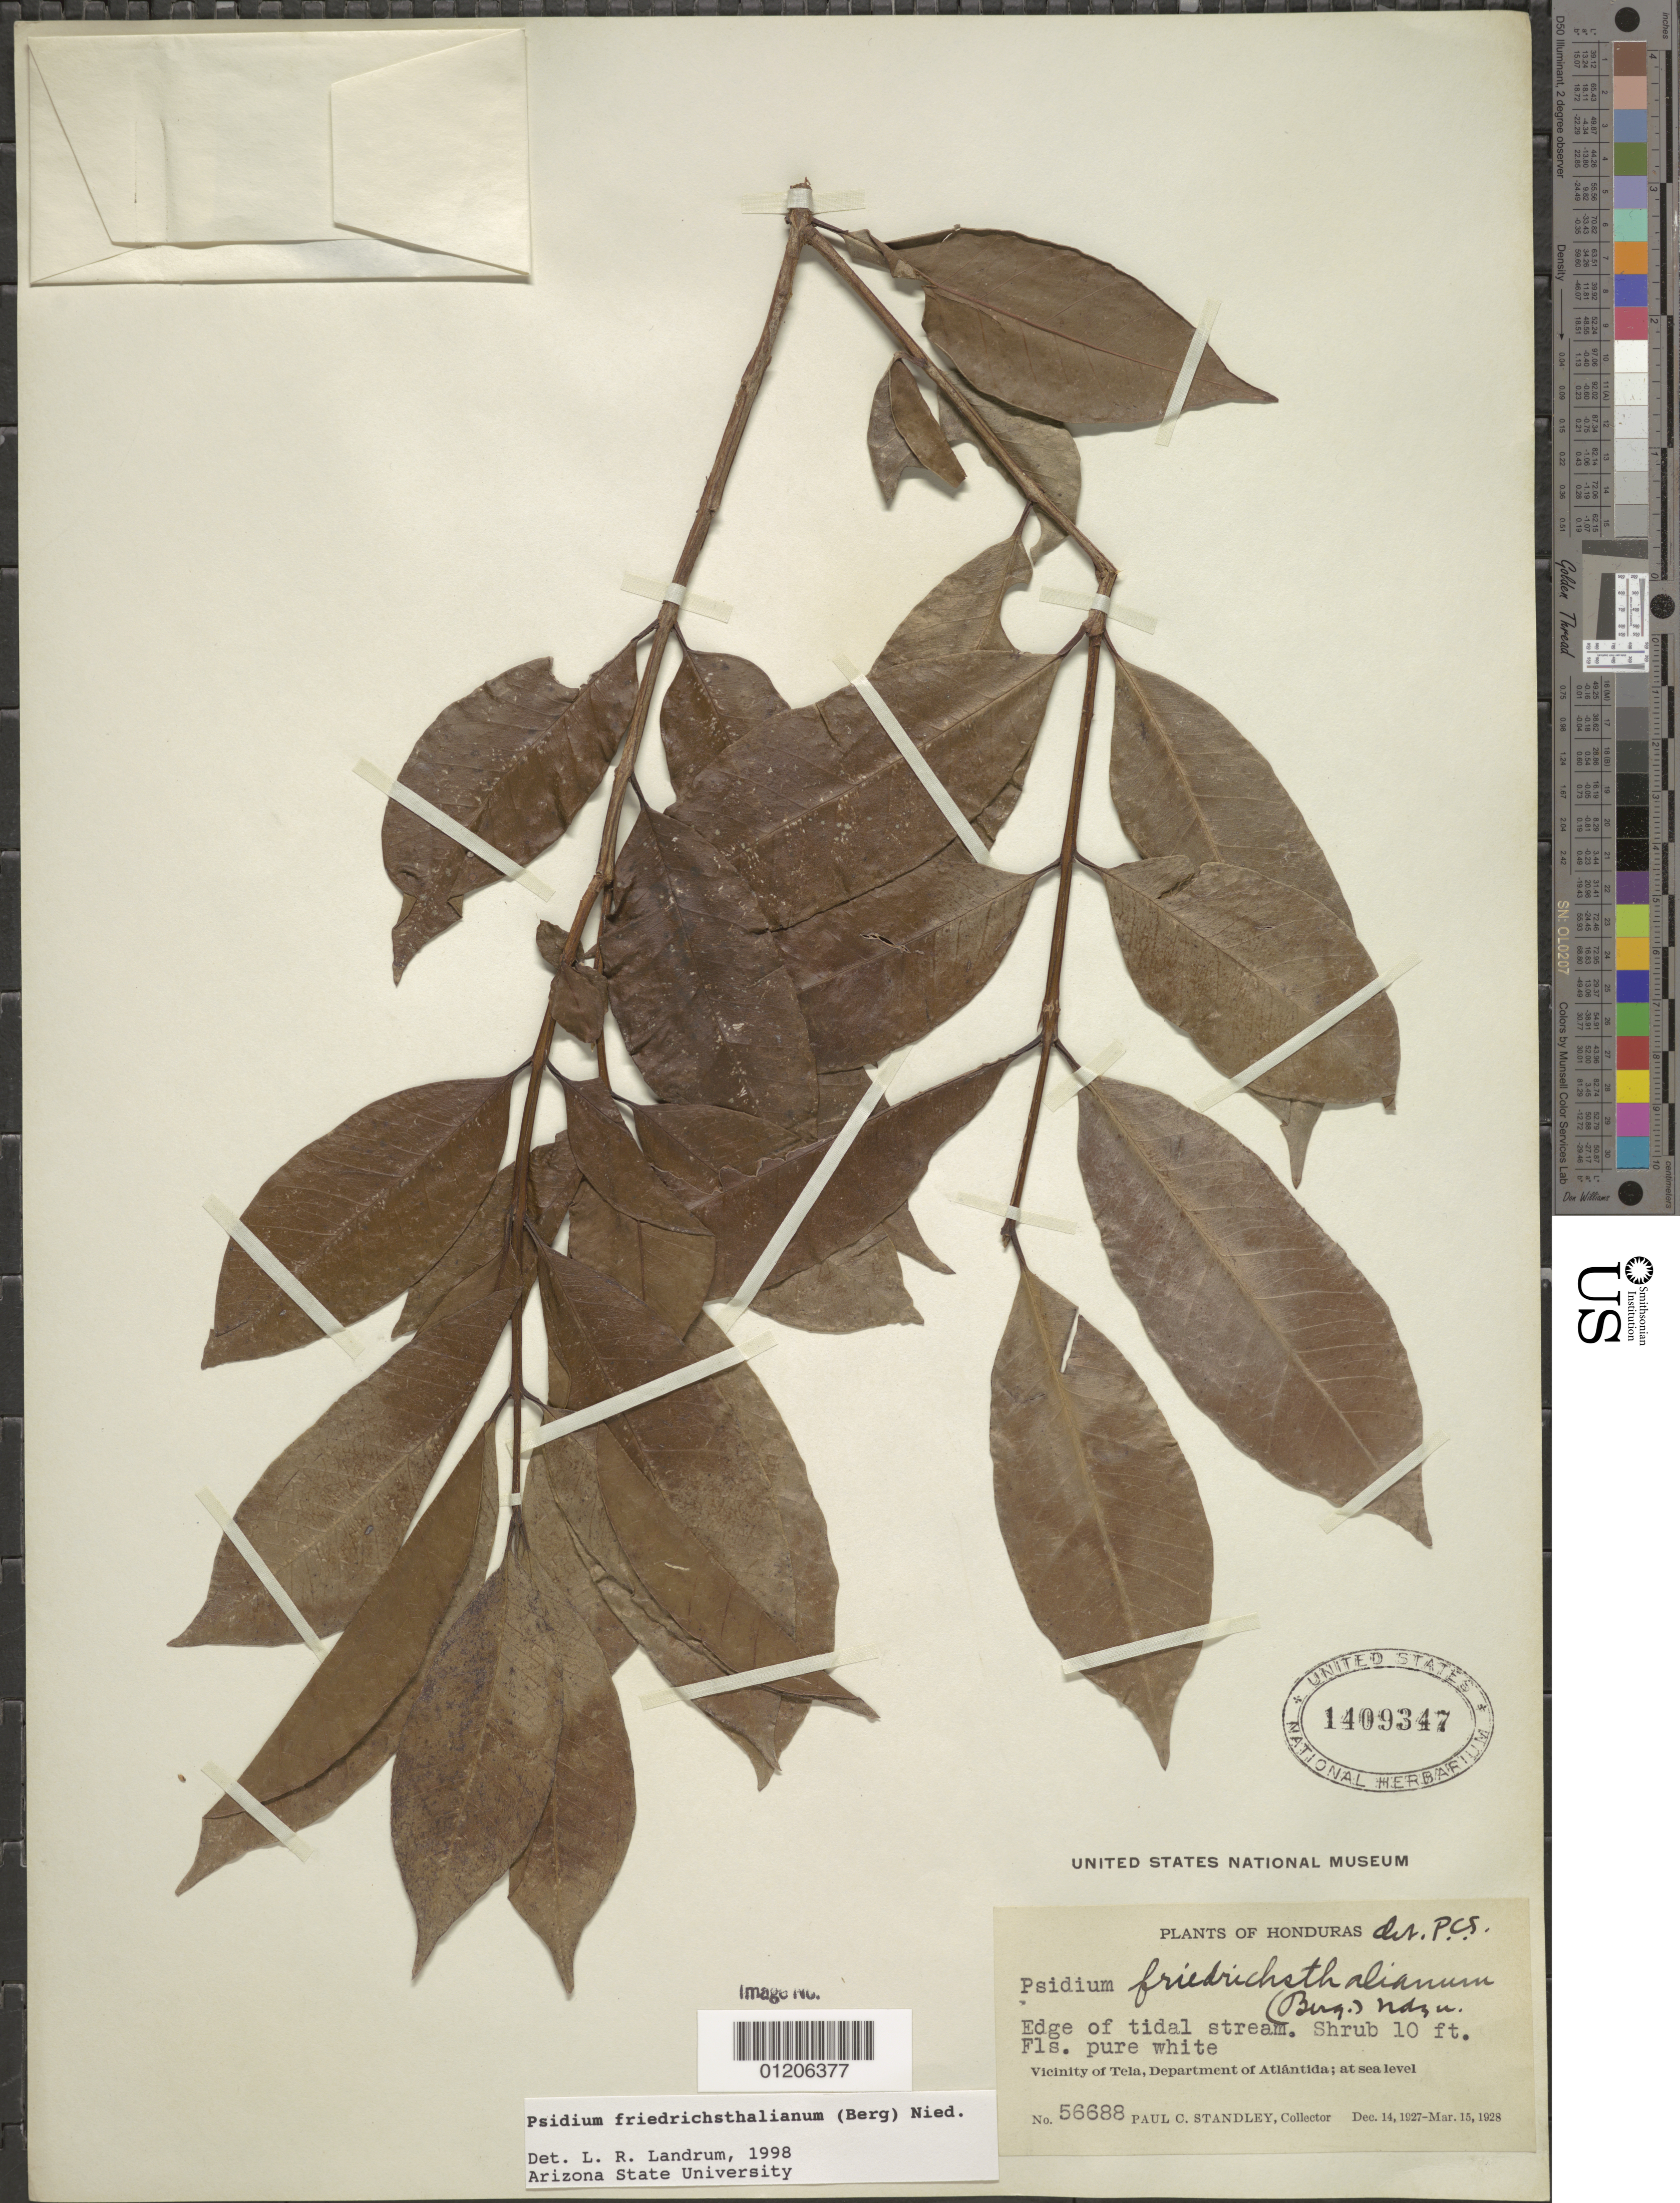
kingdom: Plantae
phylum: Tracheophyta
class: Magnoliopsida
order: Myrtales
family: Myrtaceae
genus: Psidium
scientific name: Psidium friedrichsthalianum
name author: (O. Berg) Nied.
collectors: P. C. Standley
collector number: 56688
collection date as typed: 14 Dec 1927 to 15 Mar 1927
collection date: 1927-03-15/1927-12-14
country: Honduras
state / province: Atlántida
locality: Vicinity of Tela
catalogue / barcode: US 1409347